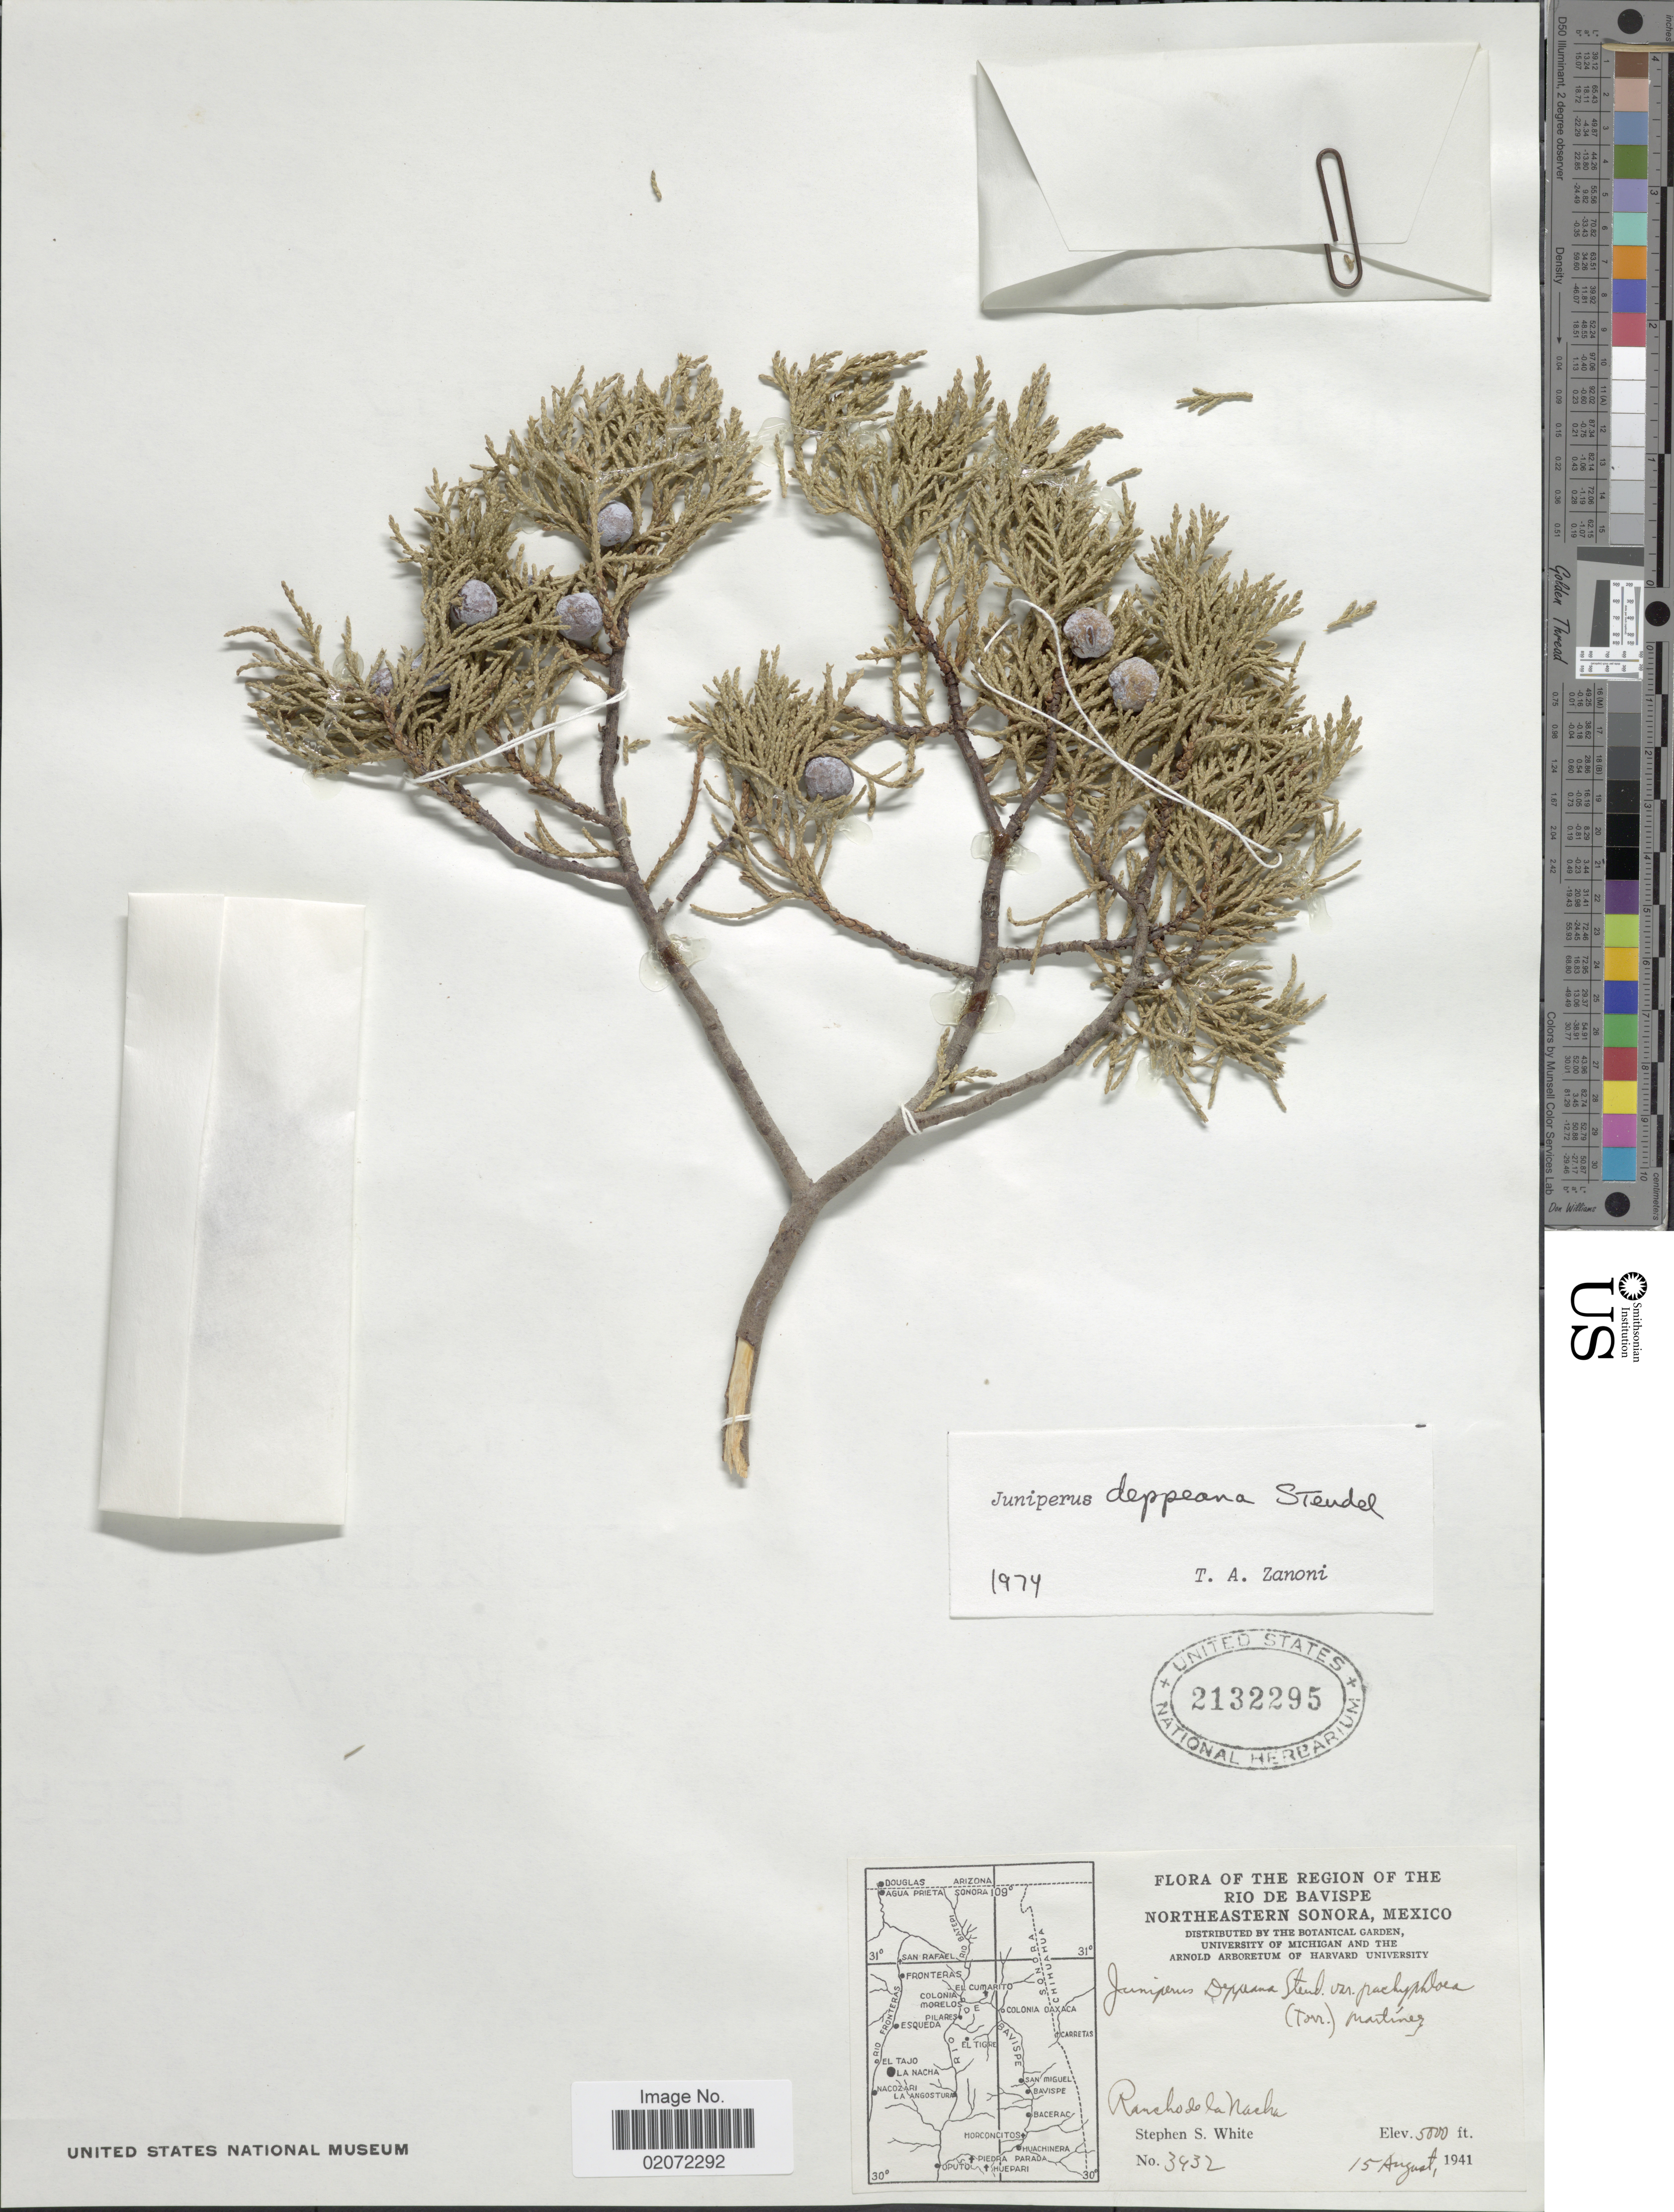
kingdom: Plantae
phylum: Tracheophyta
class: Pinopsida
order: Pinales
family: Cupressaceae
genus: Juniperus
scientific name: Juniperus deppeana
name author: Steud.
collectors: S. S. White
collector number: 3432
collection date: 1941-08-15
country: Mexico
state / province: Sonora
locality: Region of the Rio de Bavispe. Northeastern Sonora. Rancho de la Nacha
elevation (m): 1524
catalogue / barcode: US 2132295